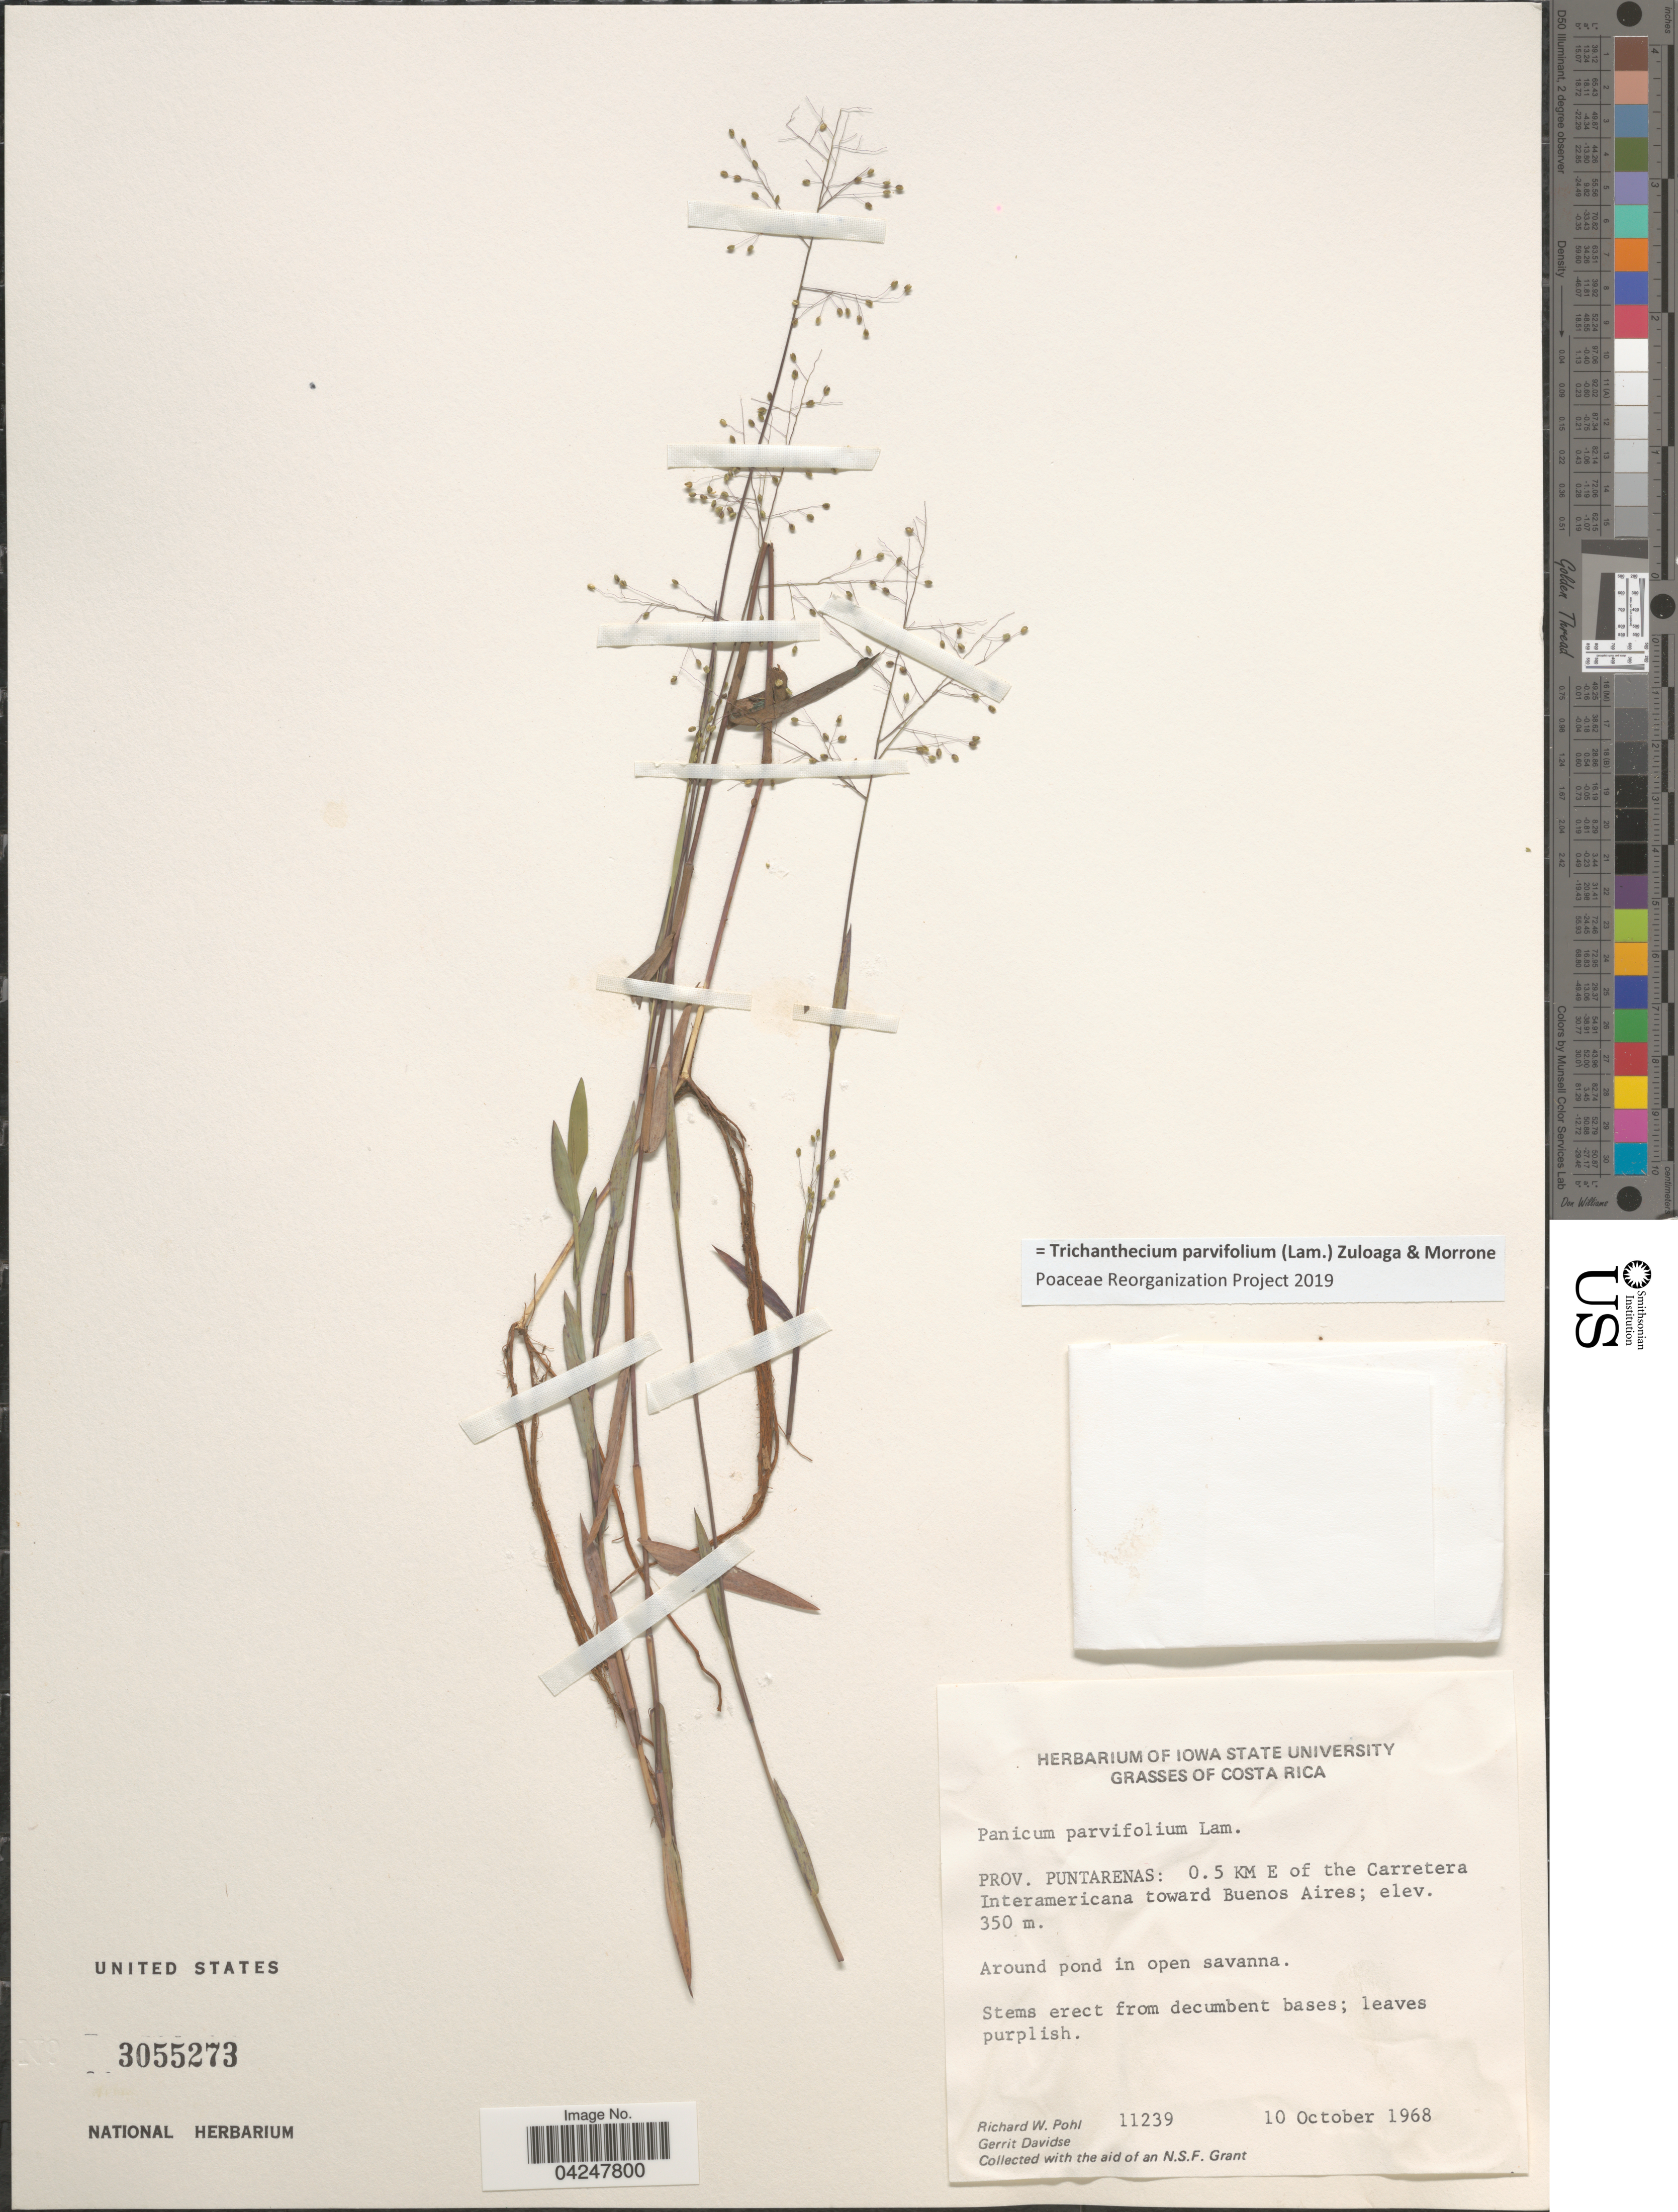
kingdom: Plantae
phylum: Tracheophyta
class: Liliopsida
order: Poales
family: Poaceae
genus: Trichanthecium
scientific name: Trichanthecium parvifolium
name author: (Lam.) Zuloaga & Morrone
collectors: R. W. Pohl & G. Davidse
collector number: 11239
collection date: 1968-10-10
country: Costa Rica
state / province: Puntarenas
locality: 0.5 Km E of the Carretera Interamericana toward Buenos Aires.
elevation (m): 350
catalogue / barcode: US 3055273